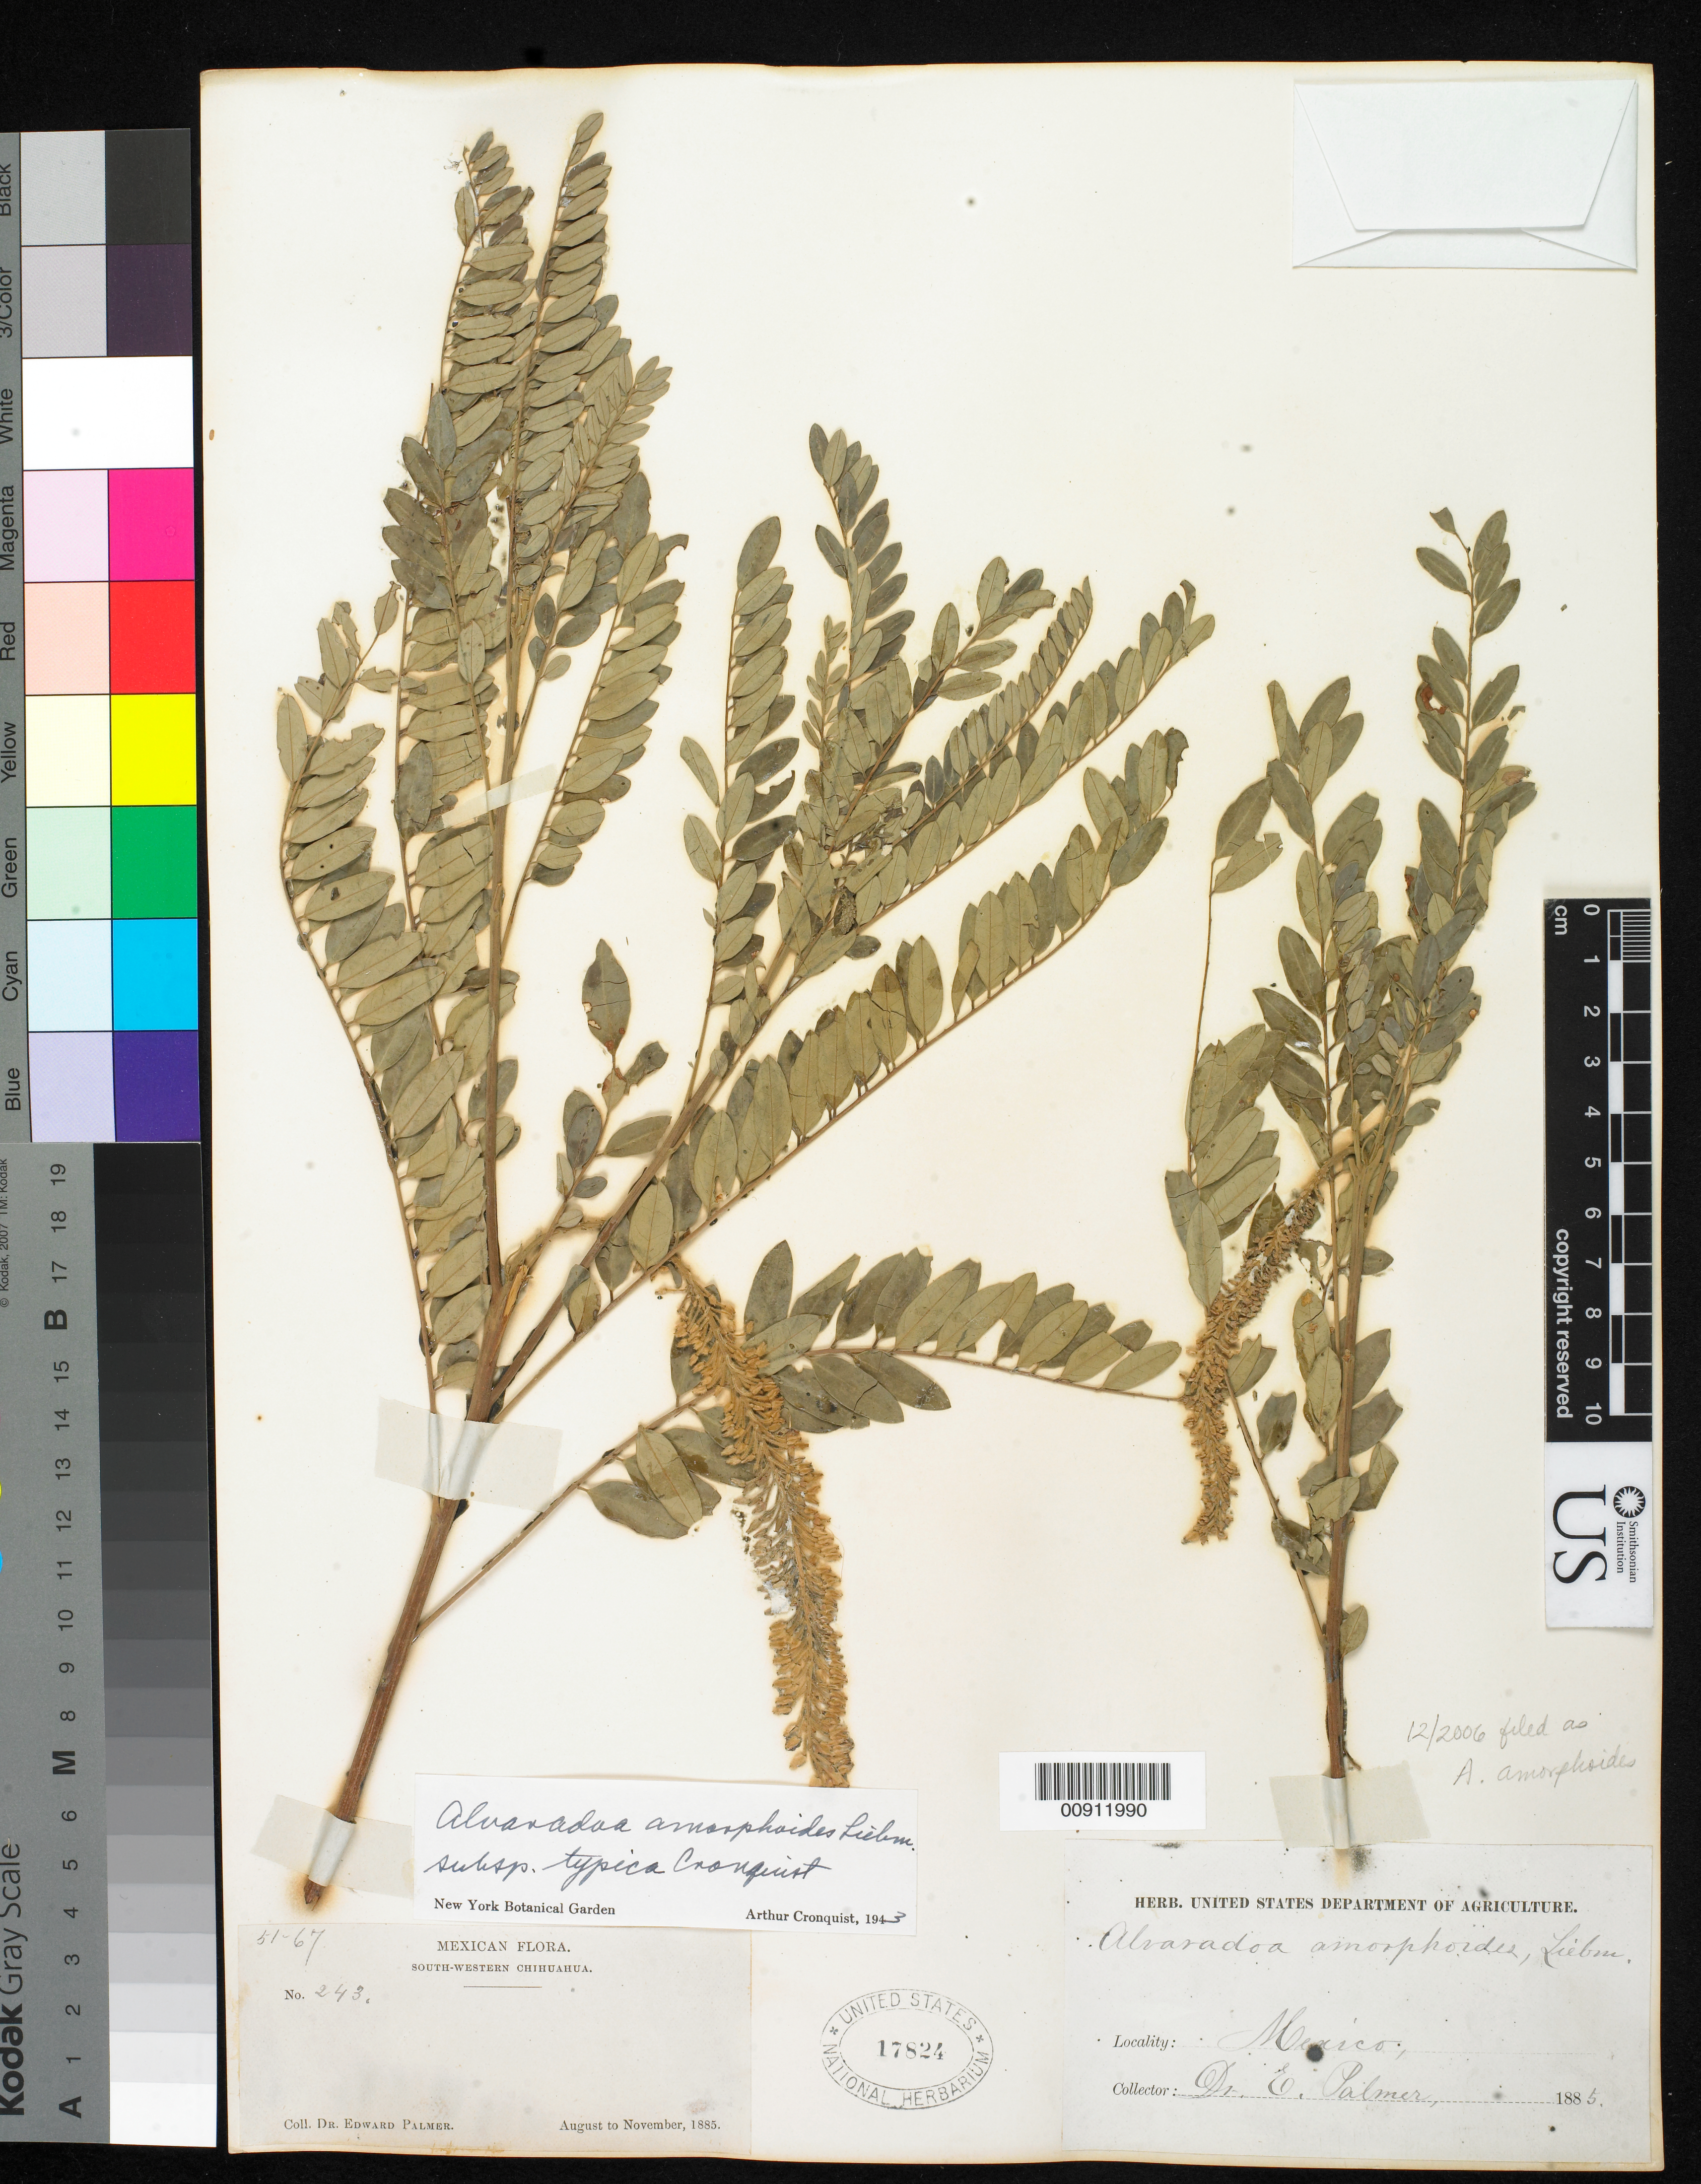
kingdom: Plantae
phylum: Tracheophyta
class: Magnoliopsida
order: Picramniales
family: Picramniaceae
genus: Alvaradoa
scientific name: Alvaradoa amorphoides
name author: Liebm.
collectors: E. Palmer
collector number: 243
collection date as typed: Aug 1885 to -- Nov 1885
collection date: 1885-08/1885-11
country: Mexico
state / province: Chihuahua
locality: South-Western Chihuahua.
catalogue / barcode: US 17824